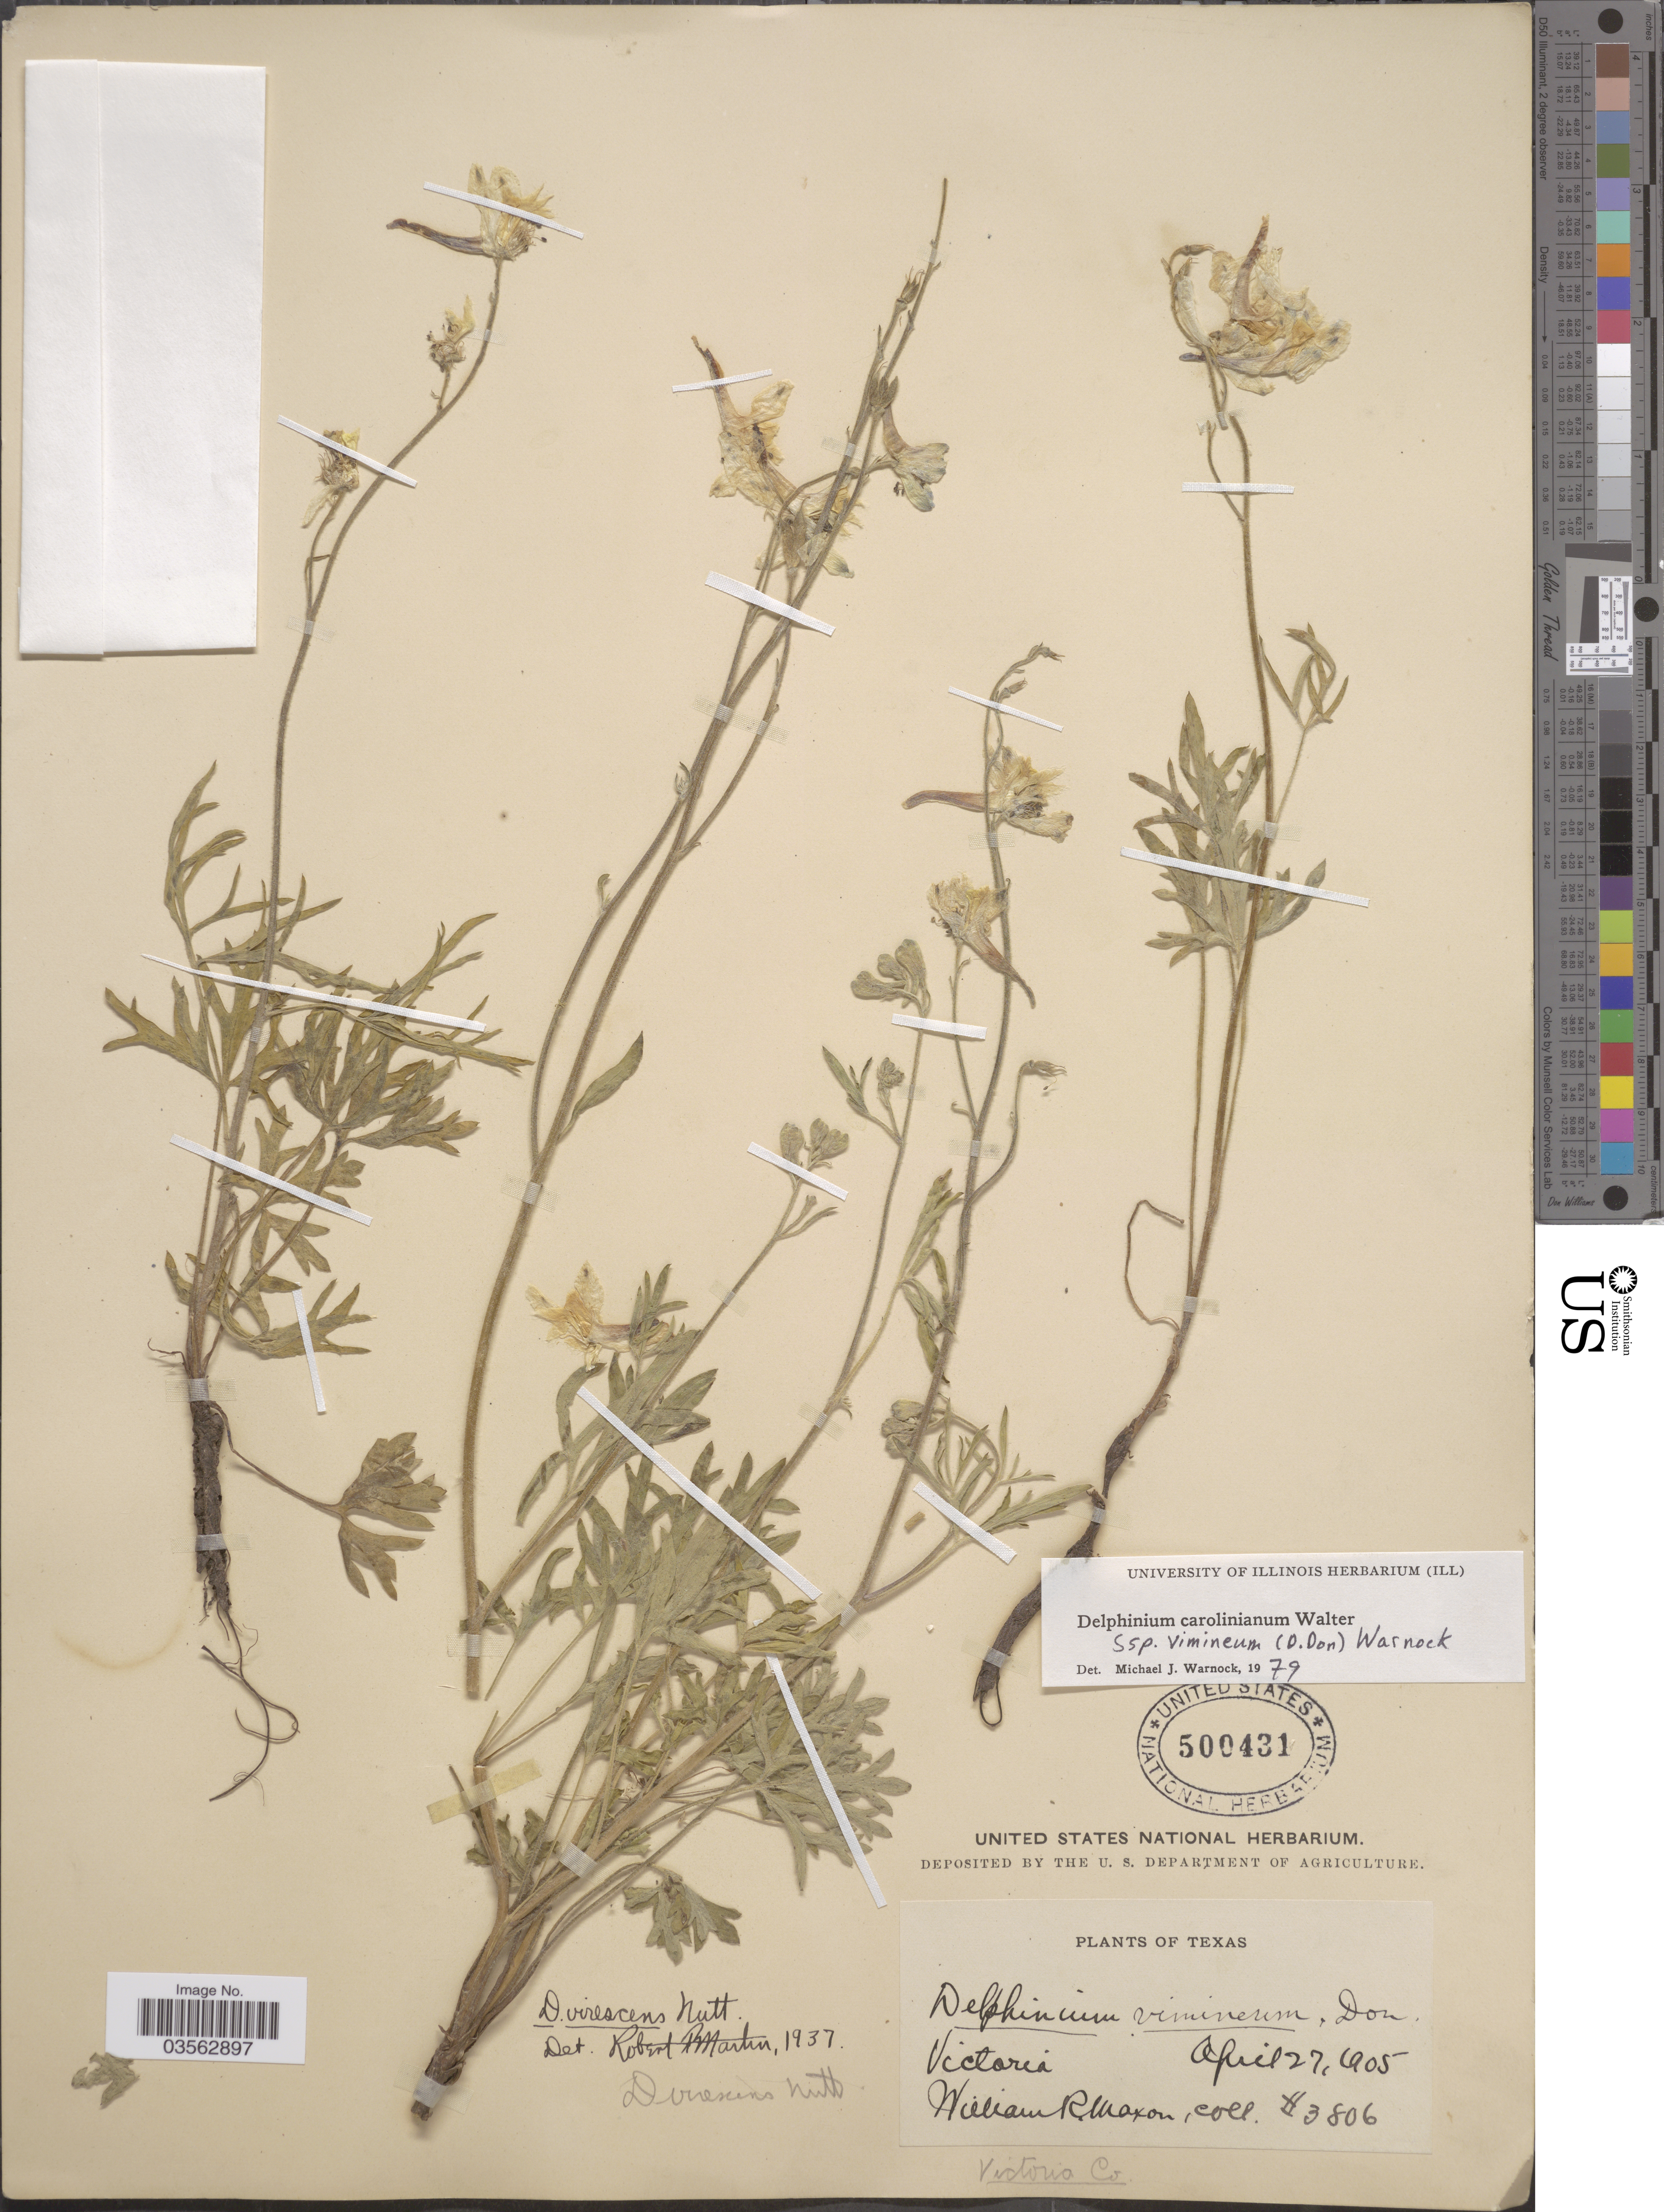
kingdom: Plantae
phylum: Tracheophyta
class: Magnoliopsida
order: Ranunculales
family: Ranunculaceae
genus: Delphinium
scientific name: Delphinium carolinianum subsp. vimineum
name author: Walter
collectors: W. R. Maxon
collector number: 3806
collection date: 1905-04-27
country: United States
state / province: Texas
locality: Victoria. Victoria Co.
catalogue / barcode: US 500431